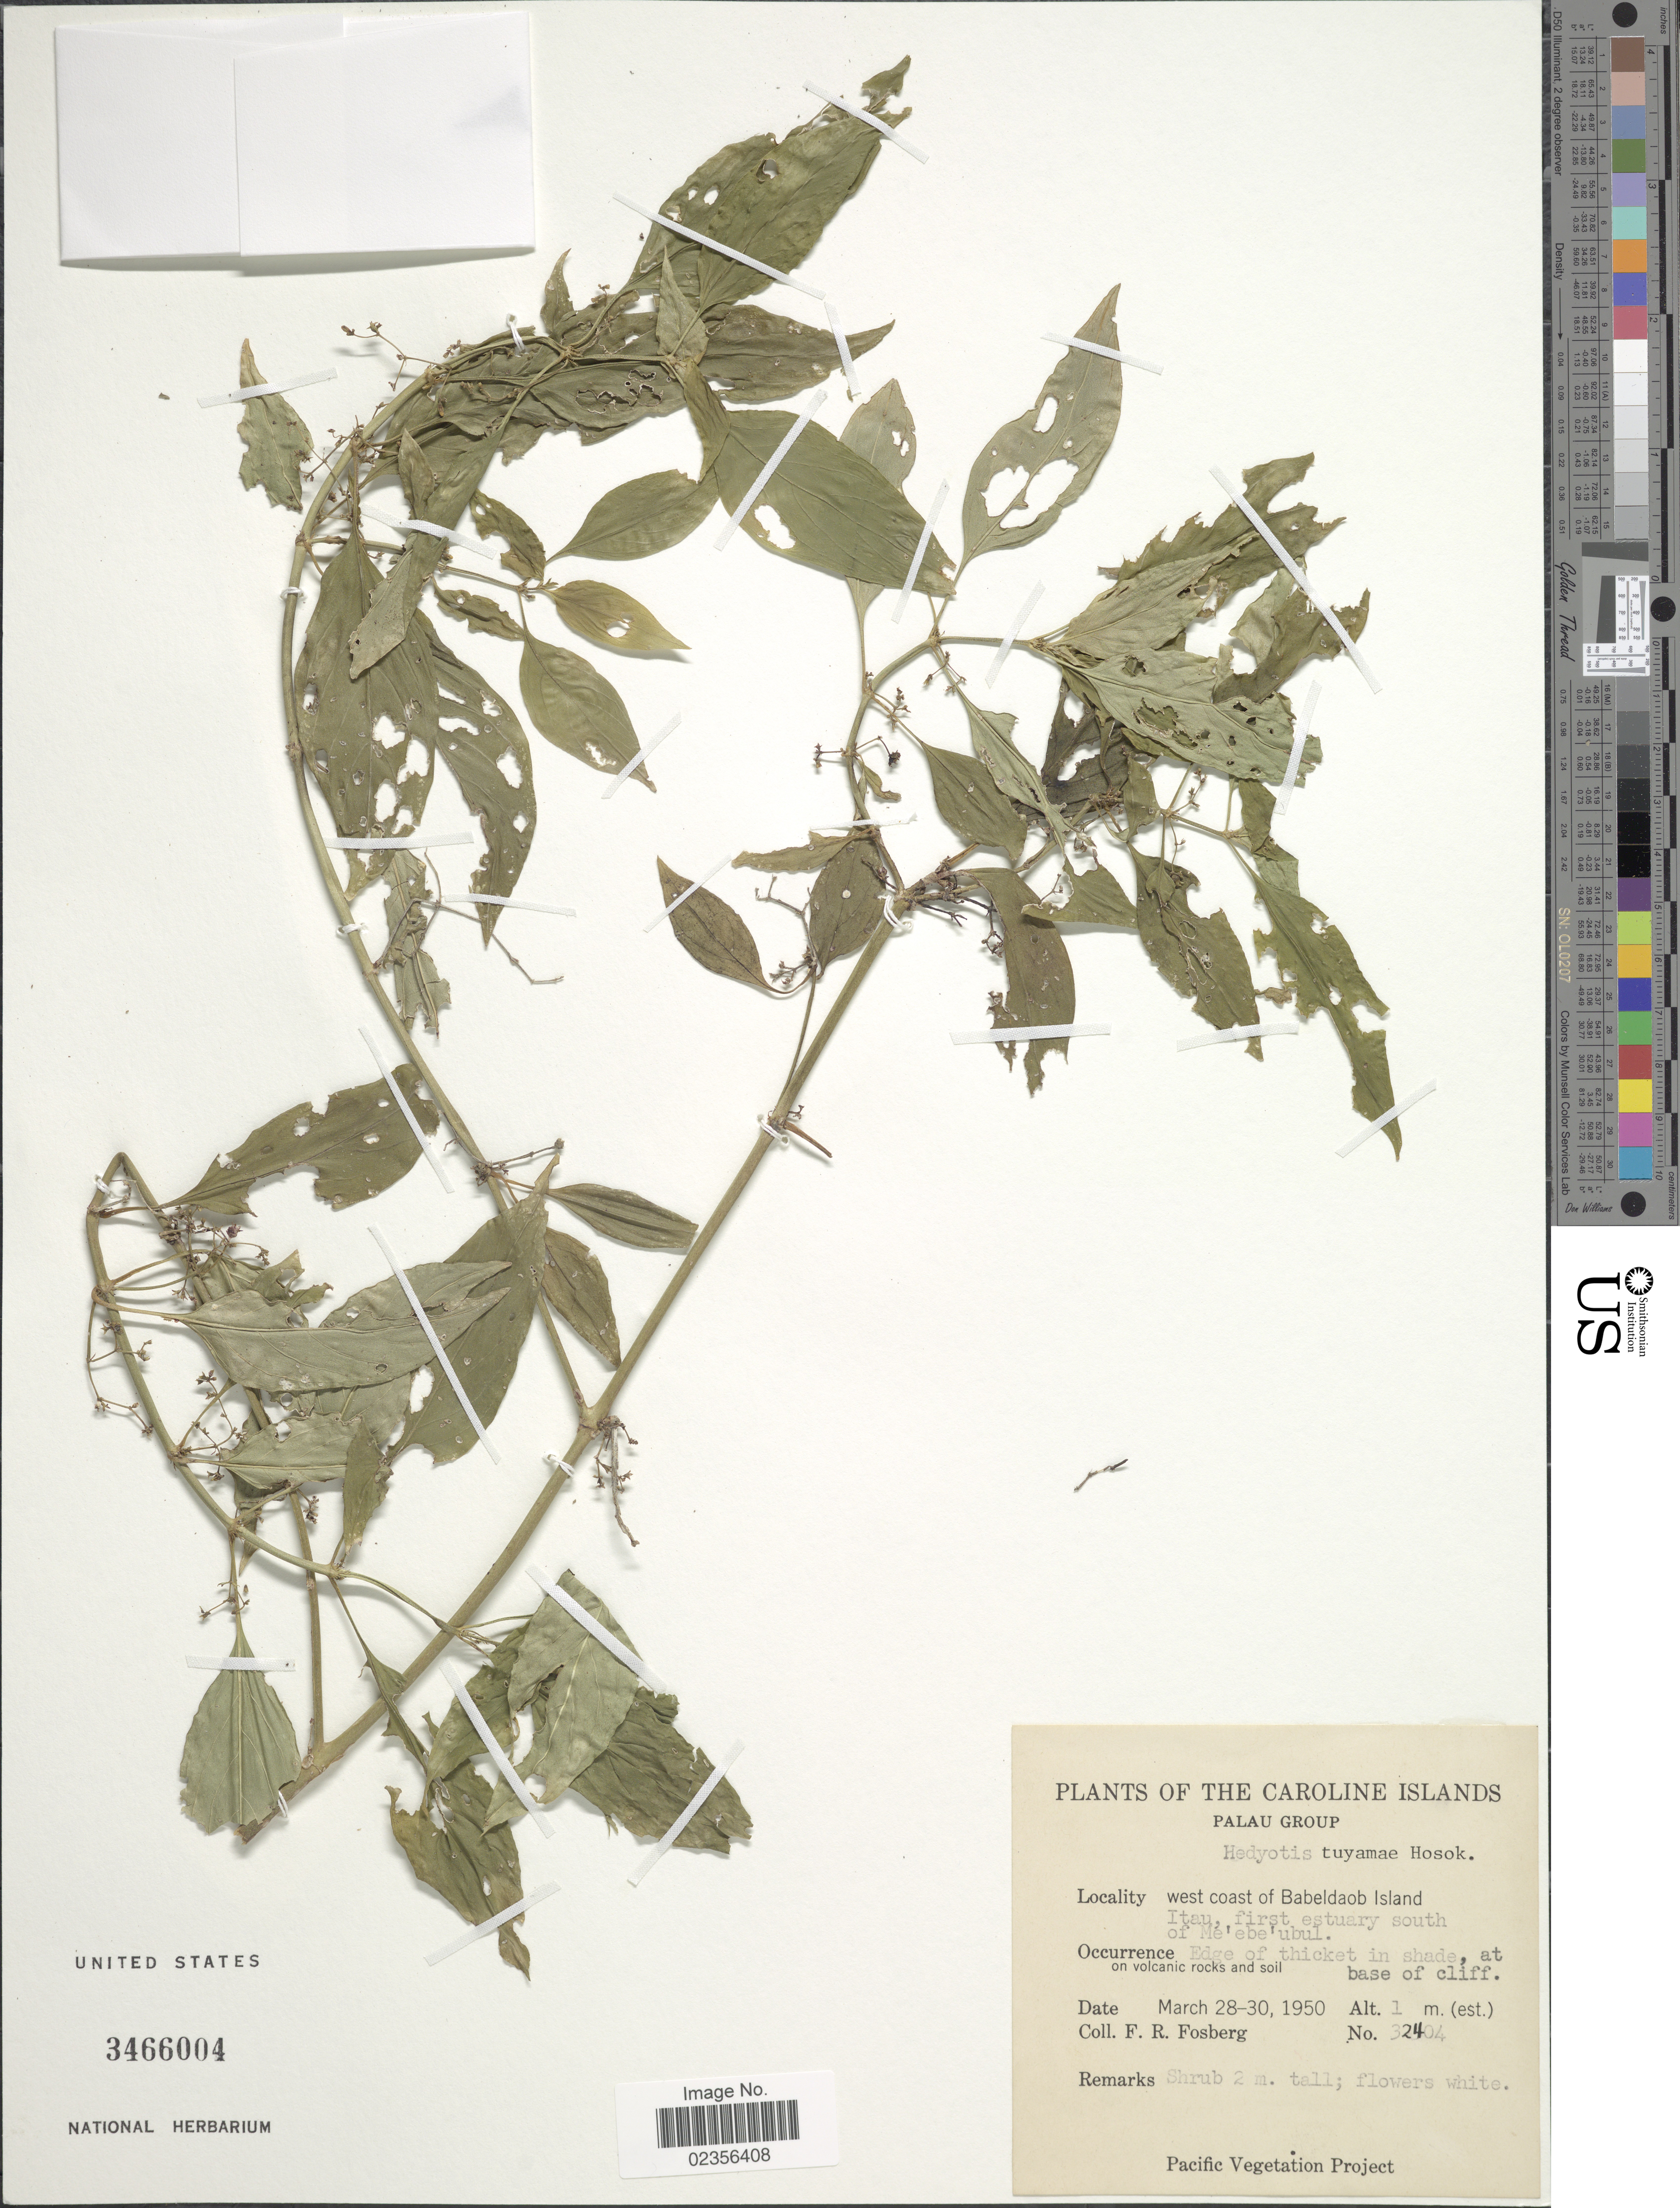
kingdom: Plantae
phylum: Tracheophyta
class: Magnoliopsida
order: Gentianales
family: Rubiaceae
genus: Hedyotis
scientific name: Hedyotis tuyamae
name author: Hosok.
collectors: F. R. Fosberg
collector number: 32404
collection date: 1950-03-28/1950-03-30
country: Palau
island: Babeldaob [Babelthuap]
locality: The Caroline Islands, Palau Group, West coast of Babeldaob Island, Itau, first estuary south of Me'ebe'ubul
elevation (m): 1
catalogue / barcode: US 3466004